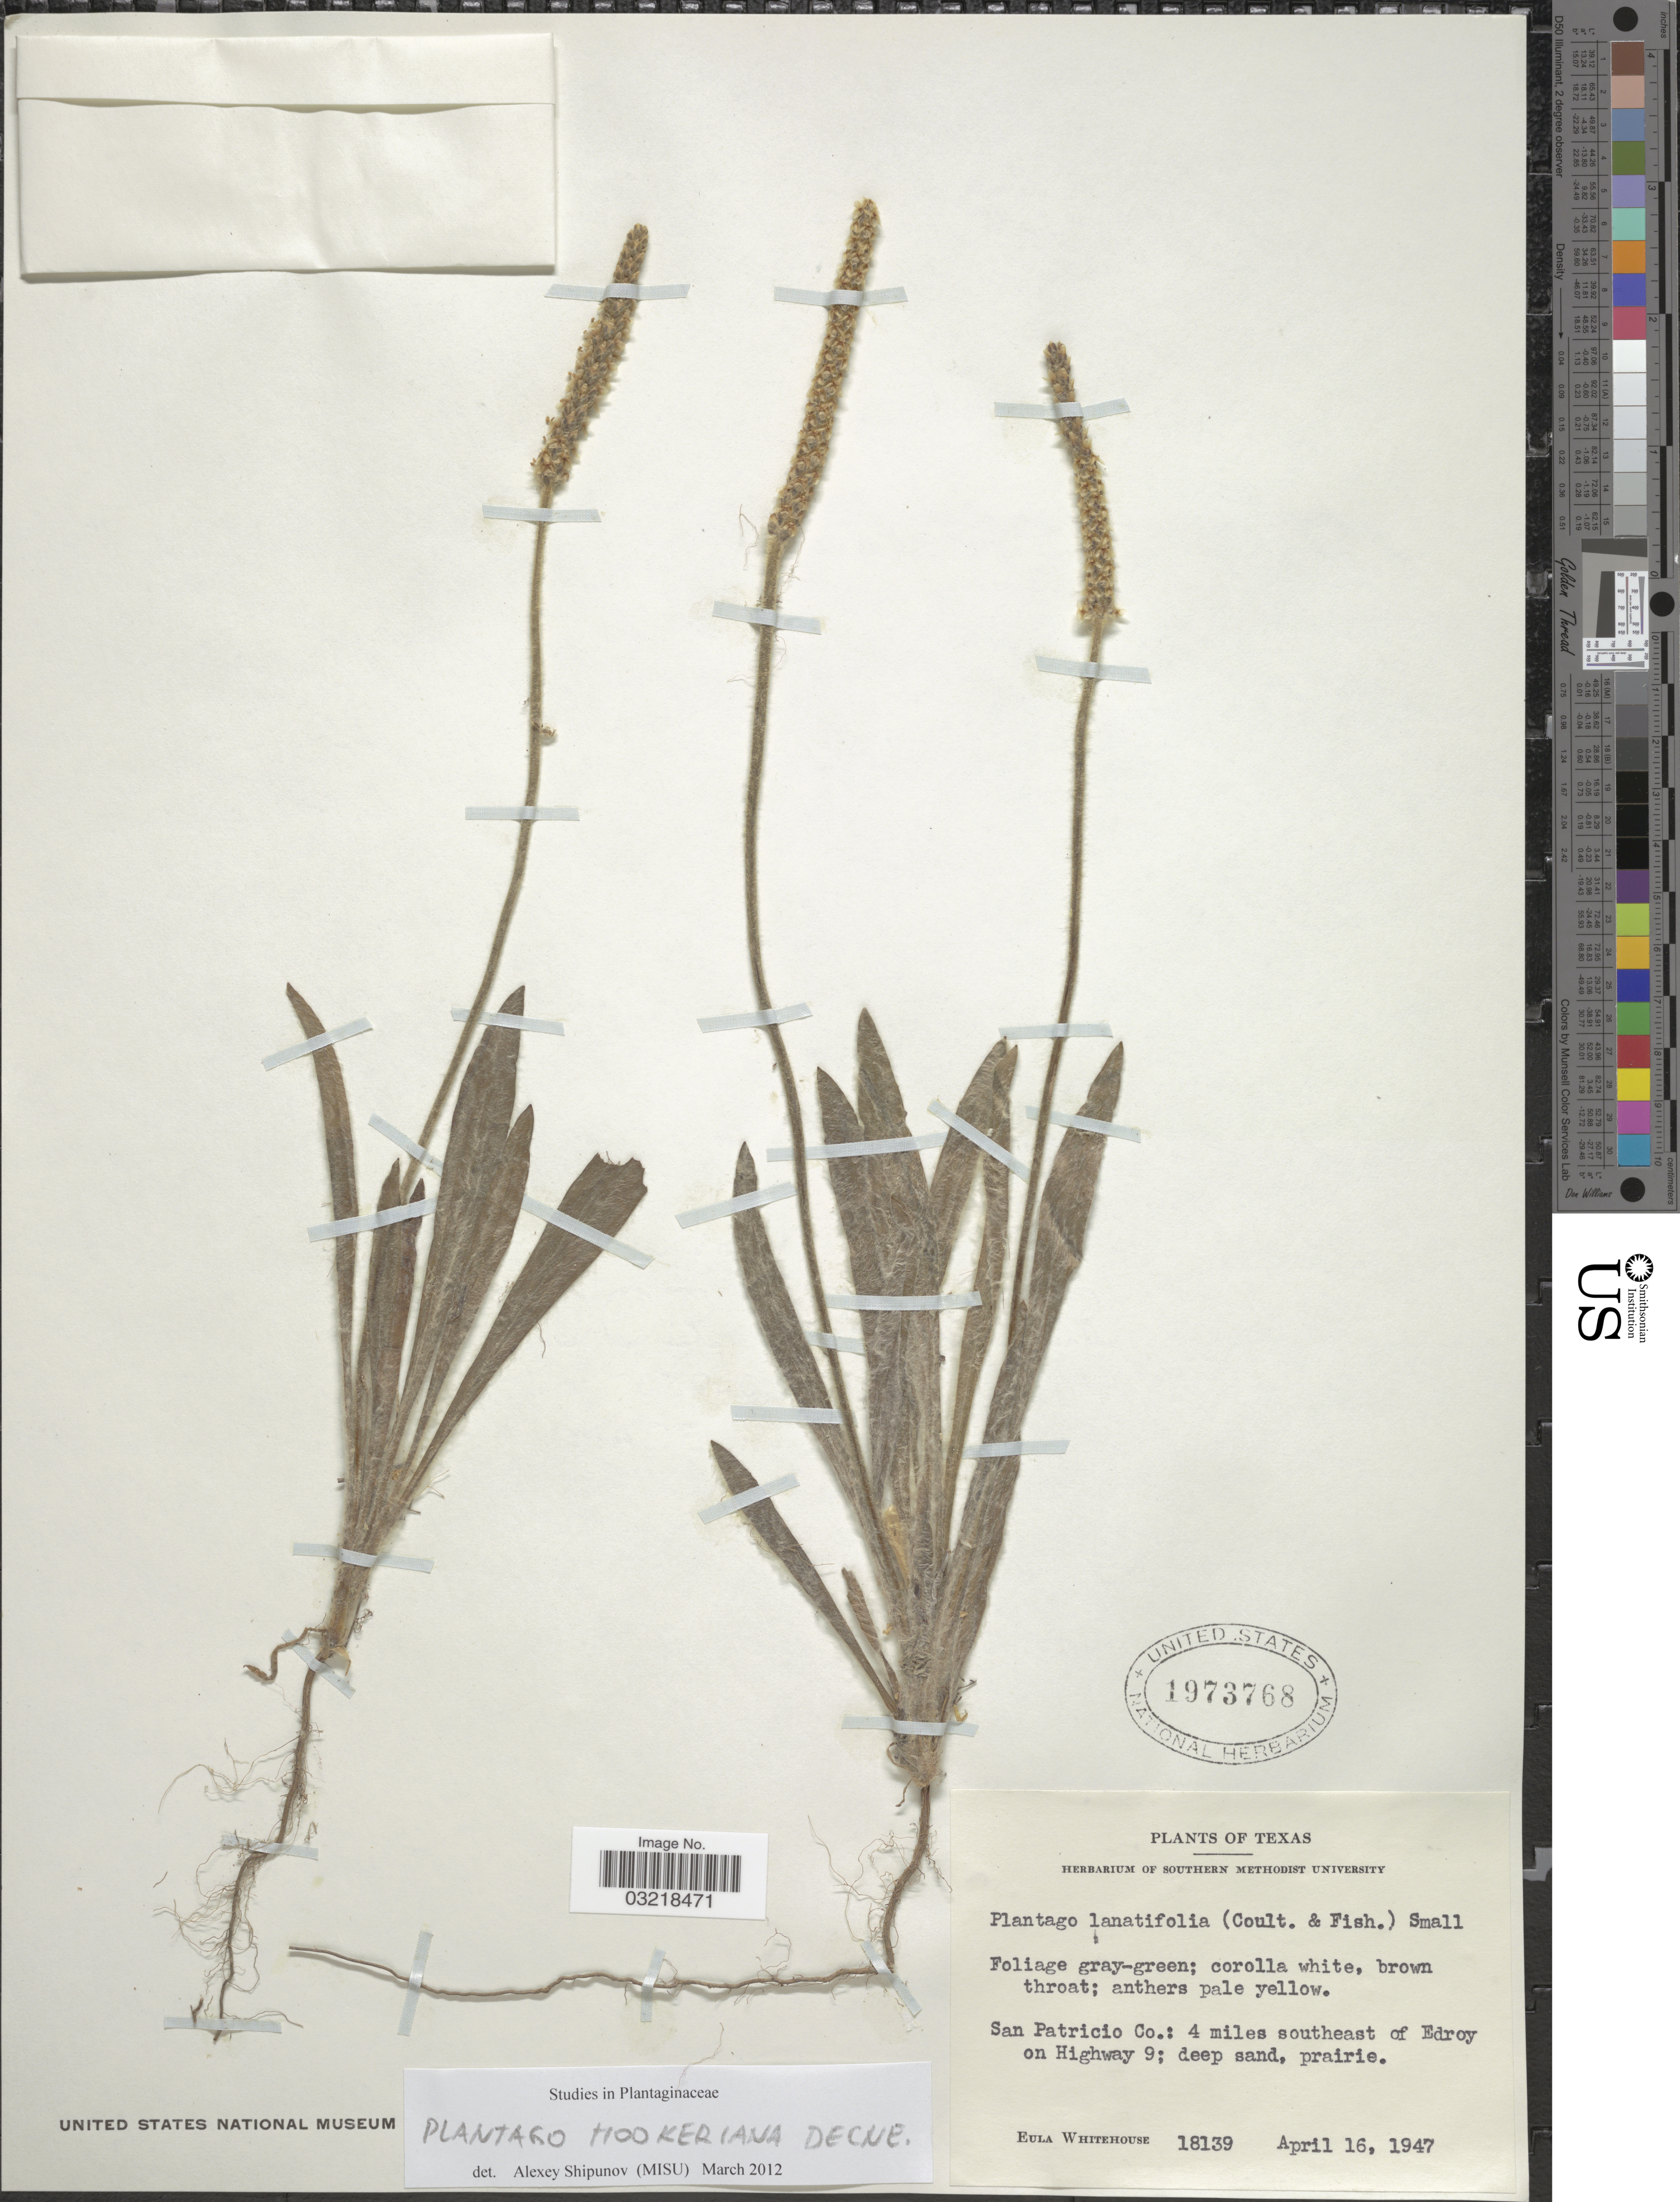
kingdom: Plantae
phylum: Tracheophyta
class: Magnoliopsida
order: Lamiales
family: Plantaginaceae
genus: Plantago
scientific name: Plantago hookeriana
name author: Fisch. & C.A. Mey.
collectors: E. Whitehouse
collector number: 18139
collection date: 1947-04-16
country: United States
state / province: Texas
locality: San Patricia Co.: 4 miles southeast of Edroy on Highway 9.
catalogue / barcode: US 1973768